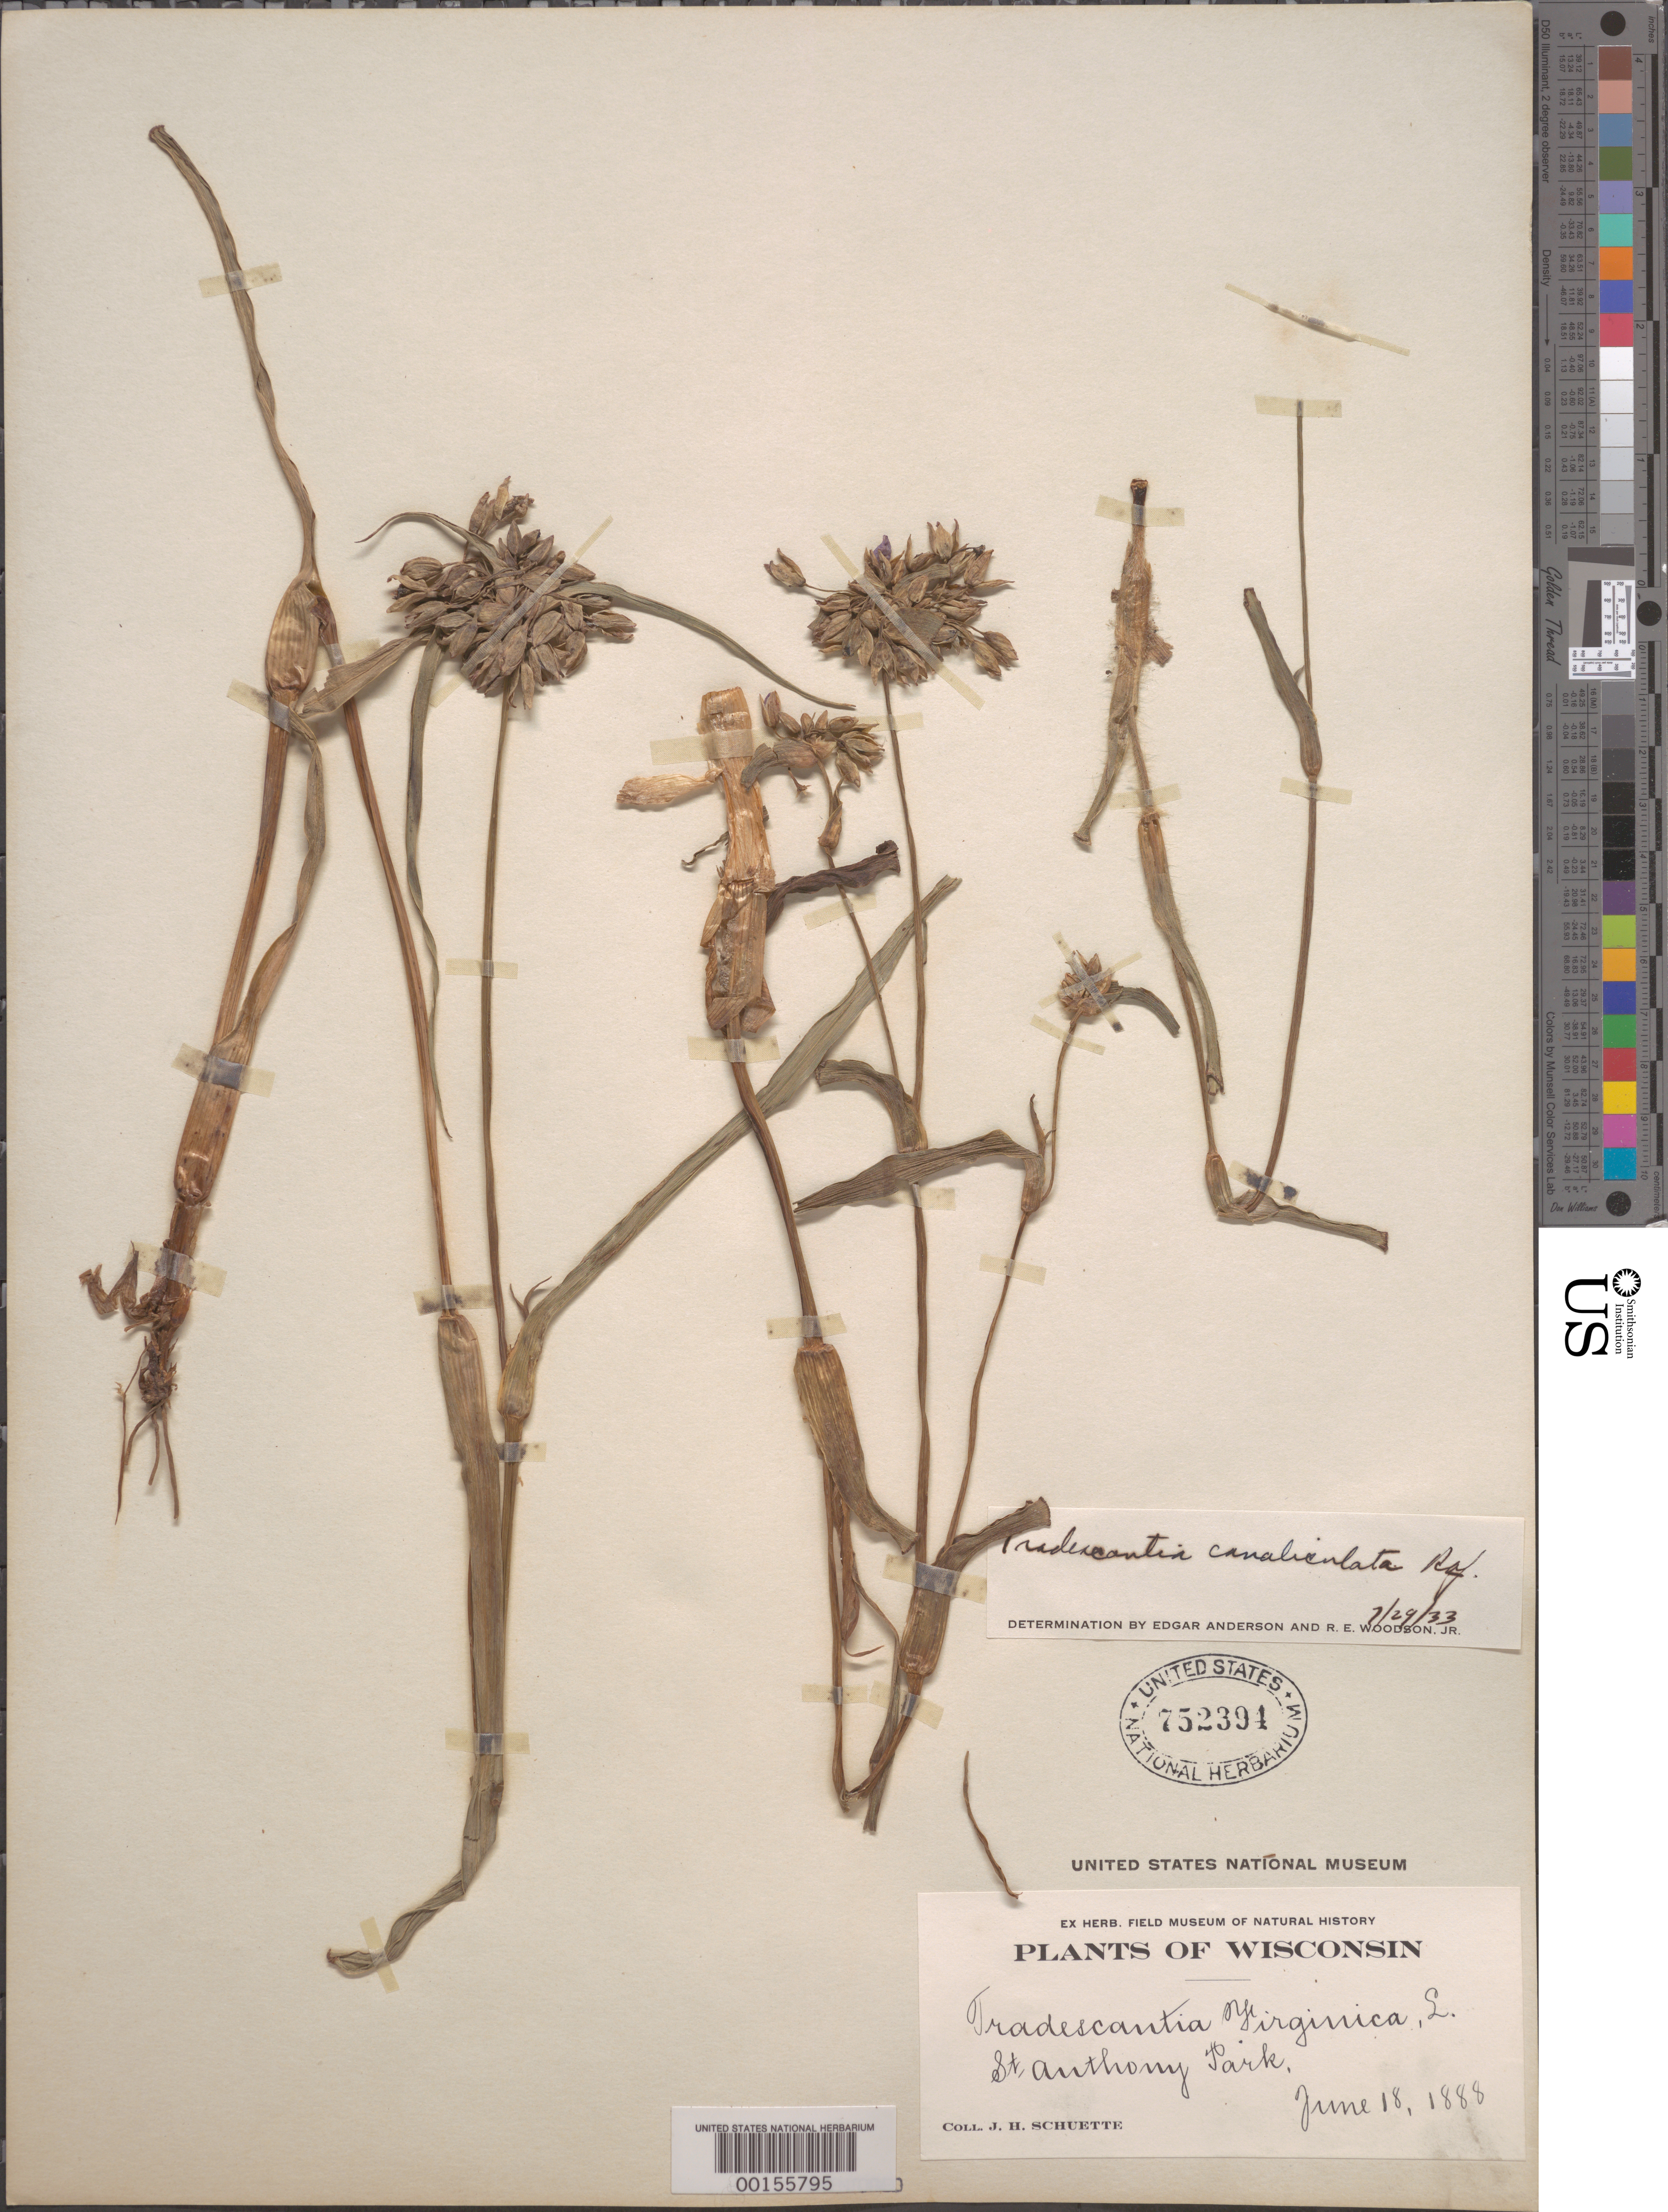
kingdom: Plantae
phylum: Tracheophyta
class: Liliopsida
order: Commelinales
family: Commelinaceae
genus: Tradescantia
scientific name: Tradescantia ohiensis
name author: Raf.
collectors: J. H. Schuette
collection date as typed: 18 Jun 1888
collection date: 1888-06-18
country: United States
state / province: Wisconsin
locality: St. anthony park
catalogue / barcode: US 752394